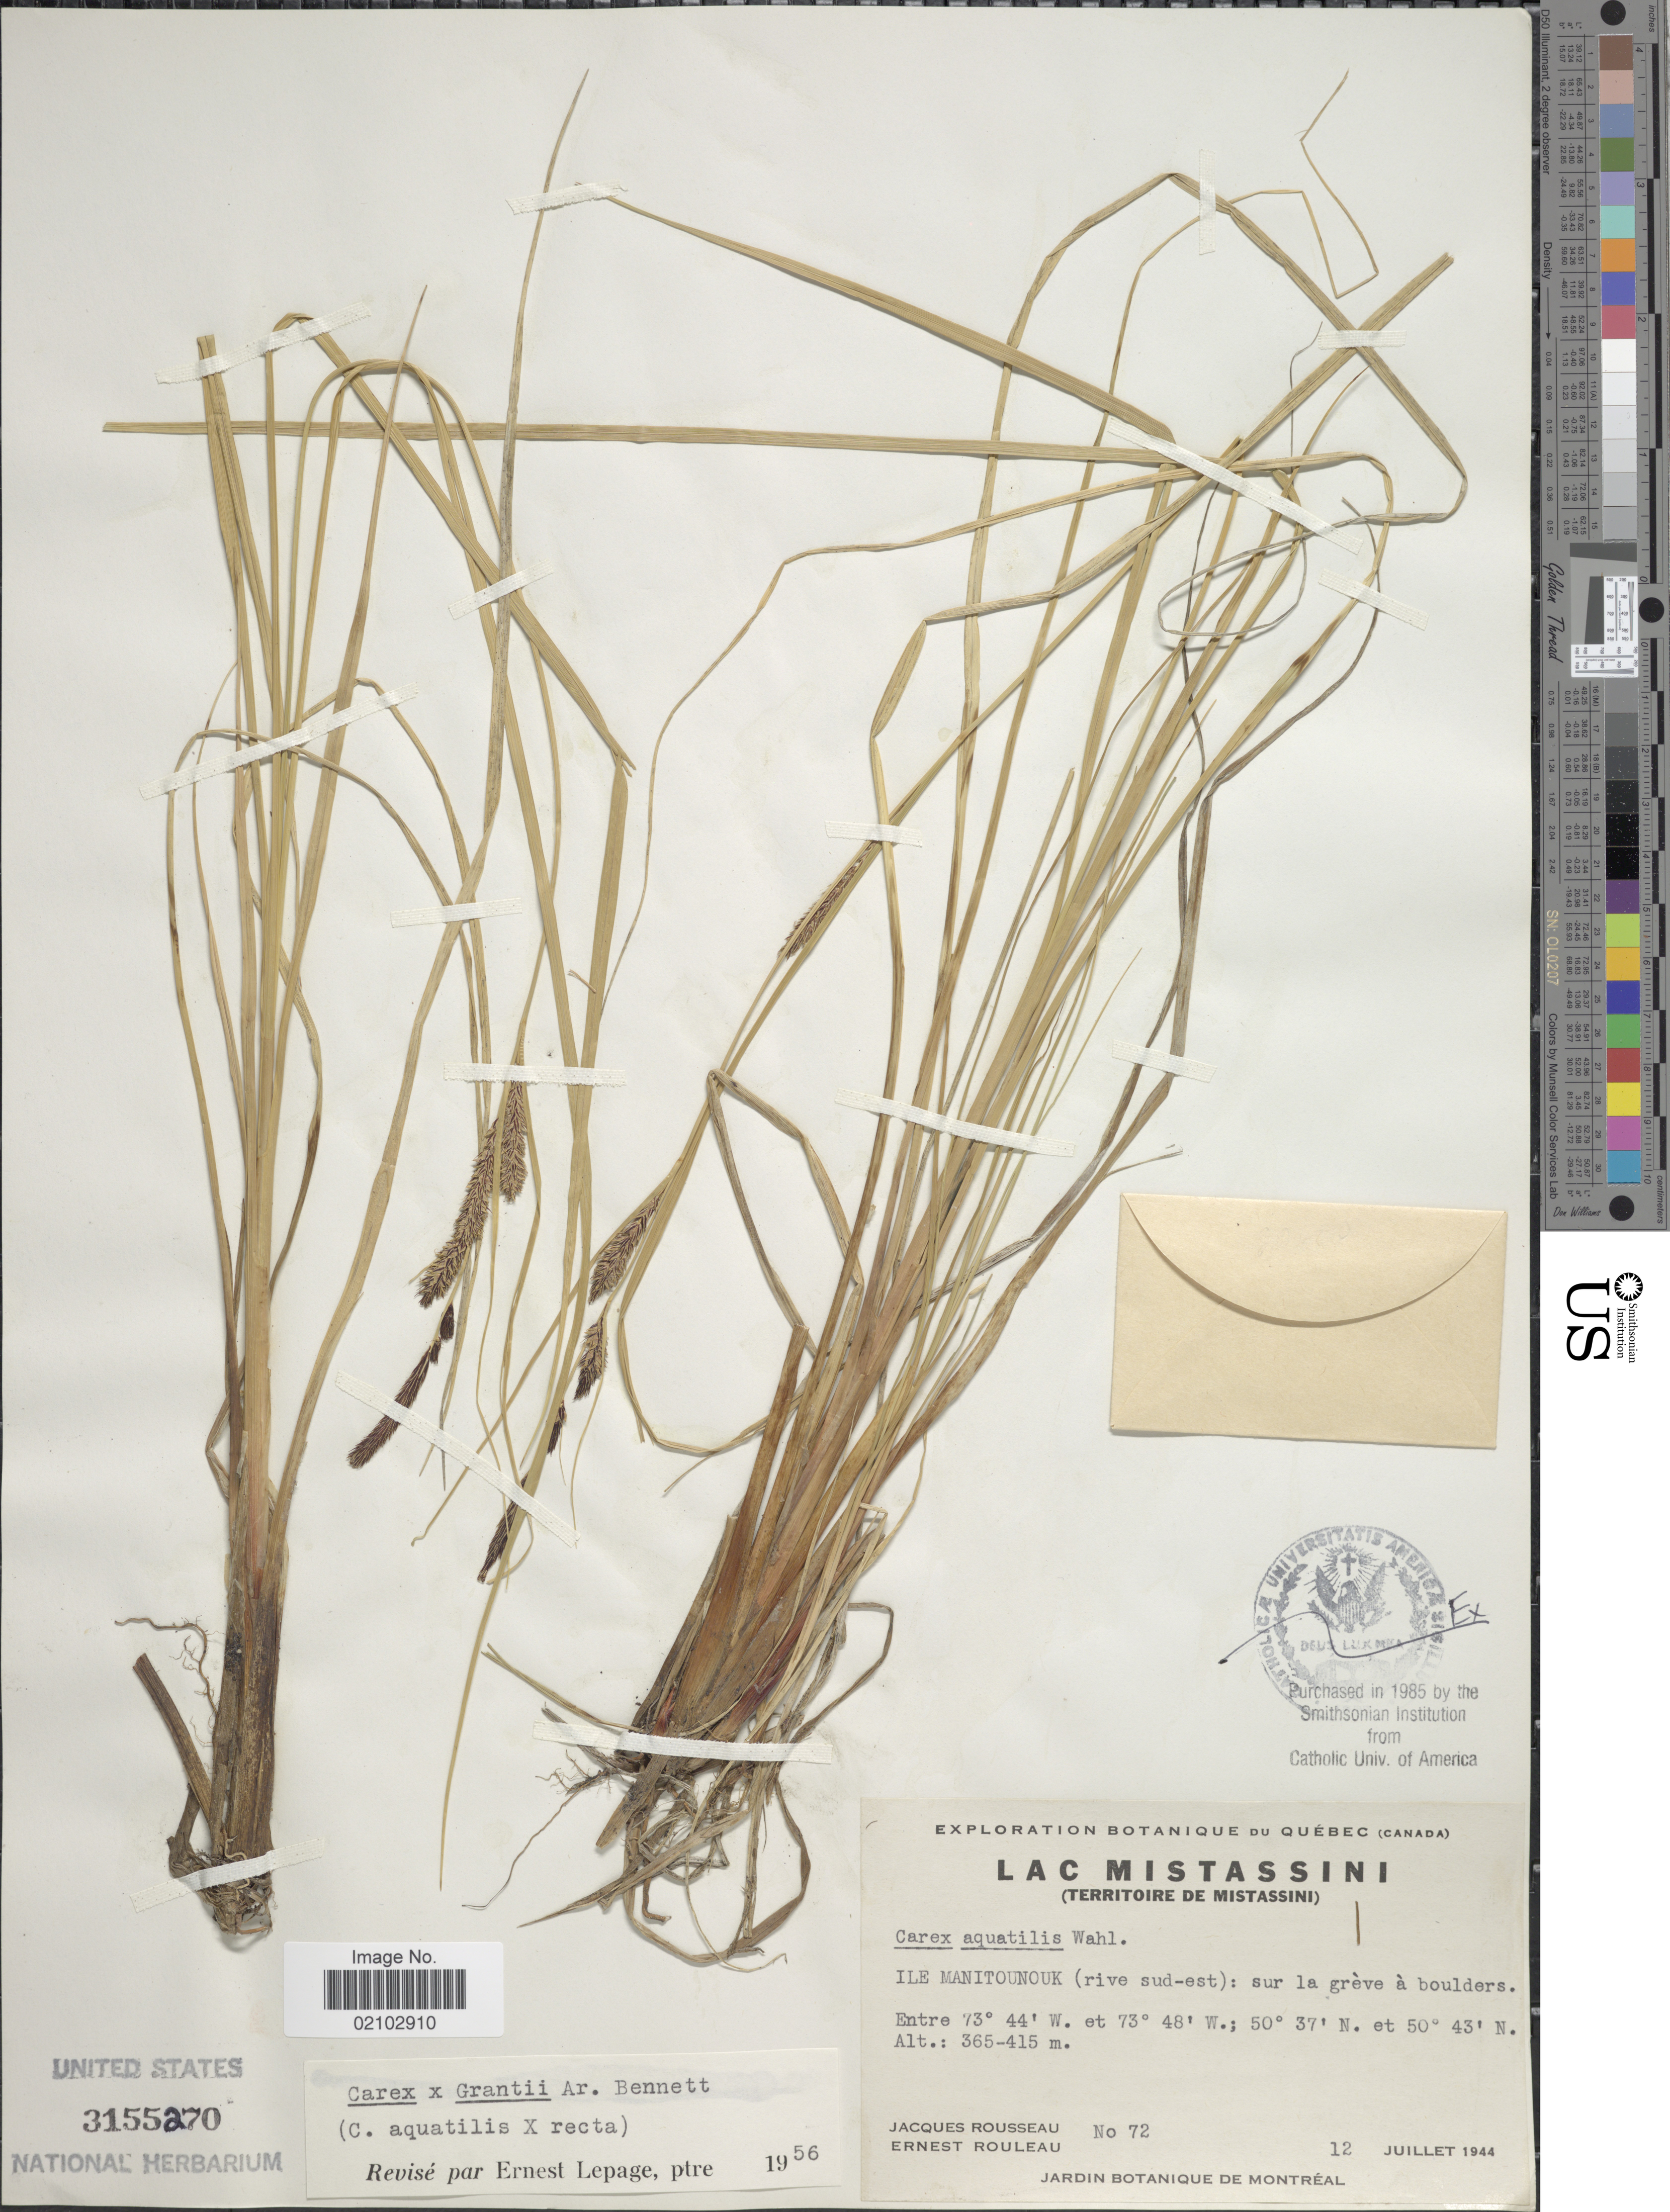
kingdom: Plantae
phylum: Tracheophyta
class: Liliopsida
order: Poales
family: Cyperaceae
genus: Carex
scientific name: Carex aquatilis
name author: Wahlenb.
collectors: J. Rousseau & J. Rouleau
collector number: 72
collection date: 1944-07-12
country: Canada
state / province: Quebec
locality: Lac Mistassini (Territoire de Mistassini), Ile Manitounouk (rive sud-est): sur la greve a boulders.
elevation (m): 364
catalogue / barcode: US 3155270